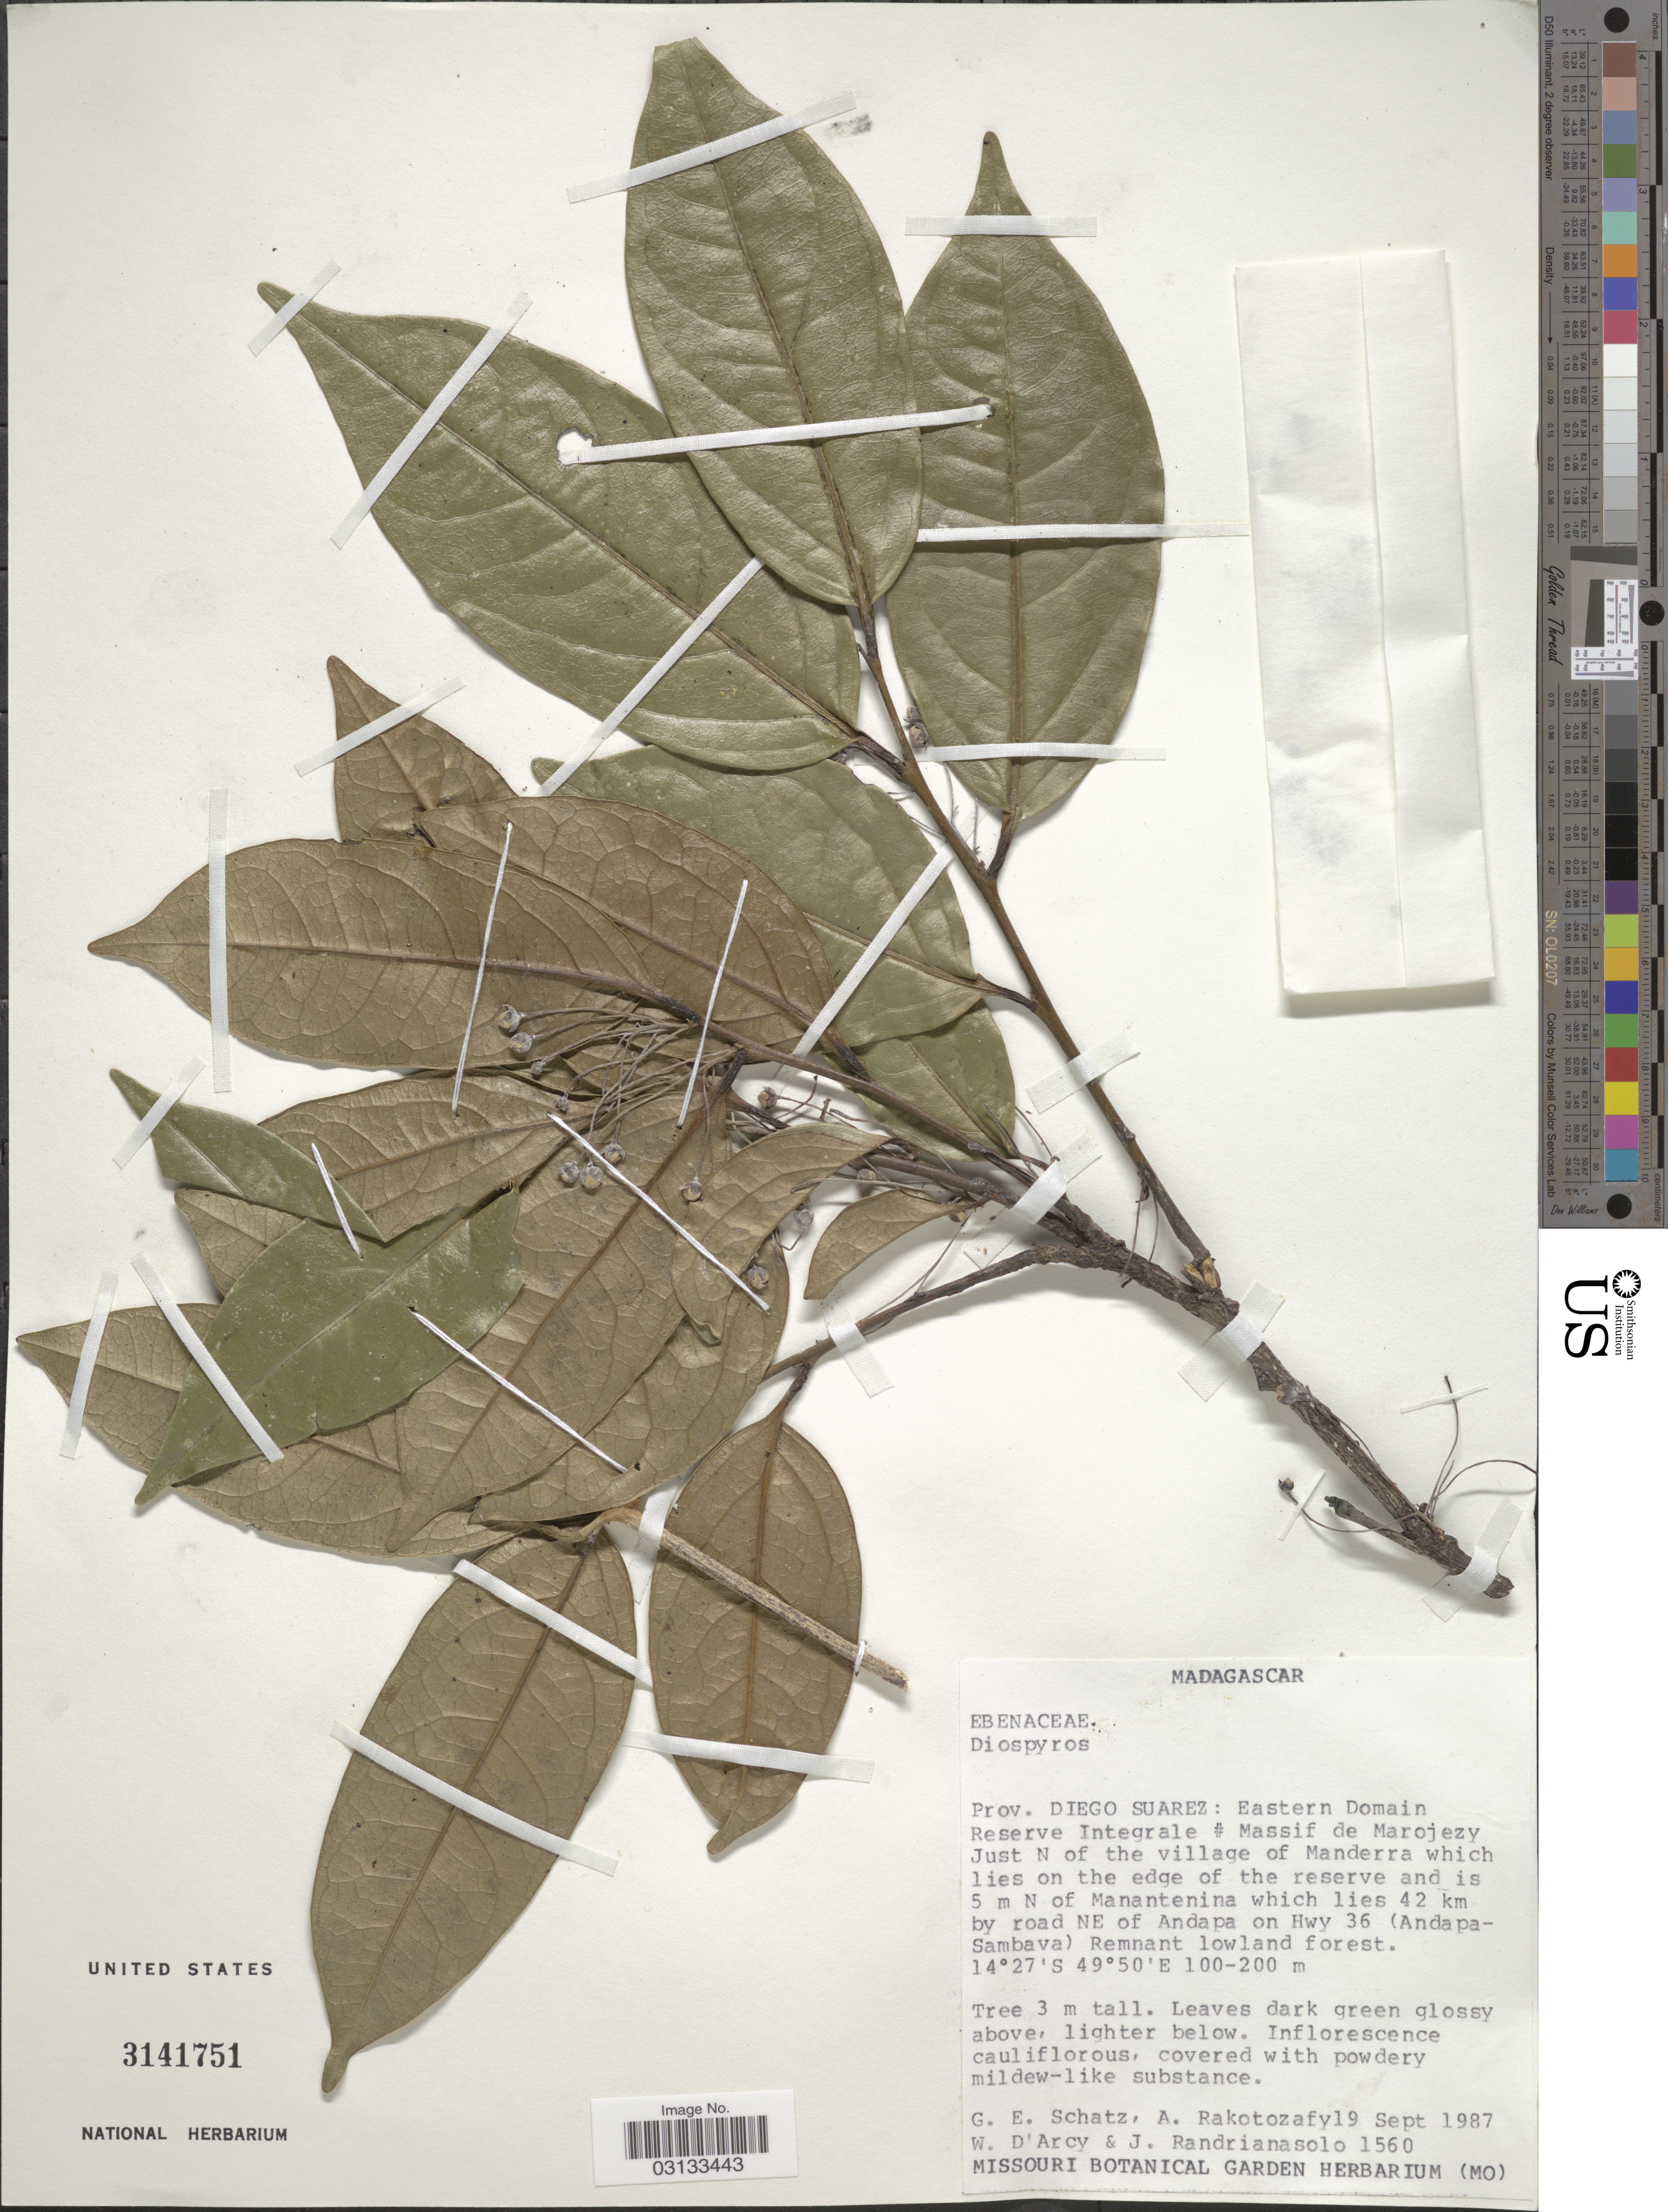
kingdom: Plantae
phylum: Tracheophyta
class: Magnoliopsida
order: Ericales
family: Ebenaceae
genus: Diospyros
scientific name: Diospyros sp.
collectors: G. Schatz, A. Rakotozafy, W. G. D'Arcy & J. Randrianasolo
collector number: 1560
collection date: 1987-09-19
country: Madagascar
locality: Prov. Diego Suarez: Eastern Domain Reserve Integrale # Massif de Marojezy, Just N of the village of Manderra which lies on the edge of the reserve and is 5 m N of Manantenina which lies 42 km by road NE of Andapa on Hwy 36 (Andapasambava).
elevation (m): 100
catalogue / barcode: US 3141751